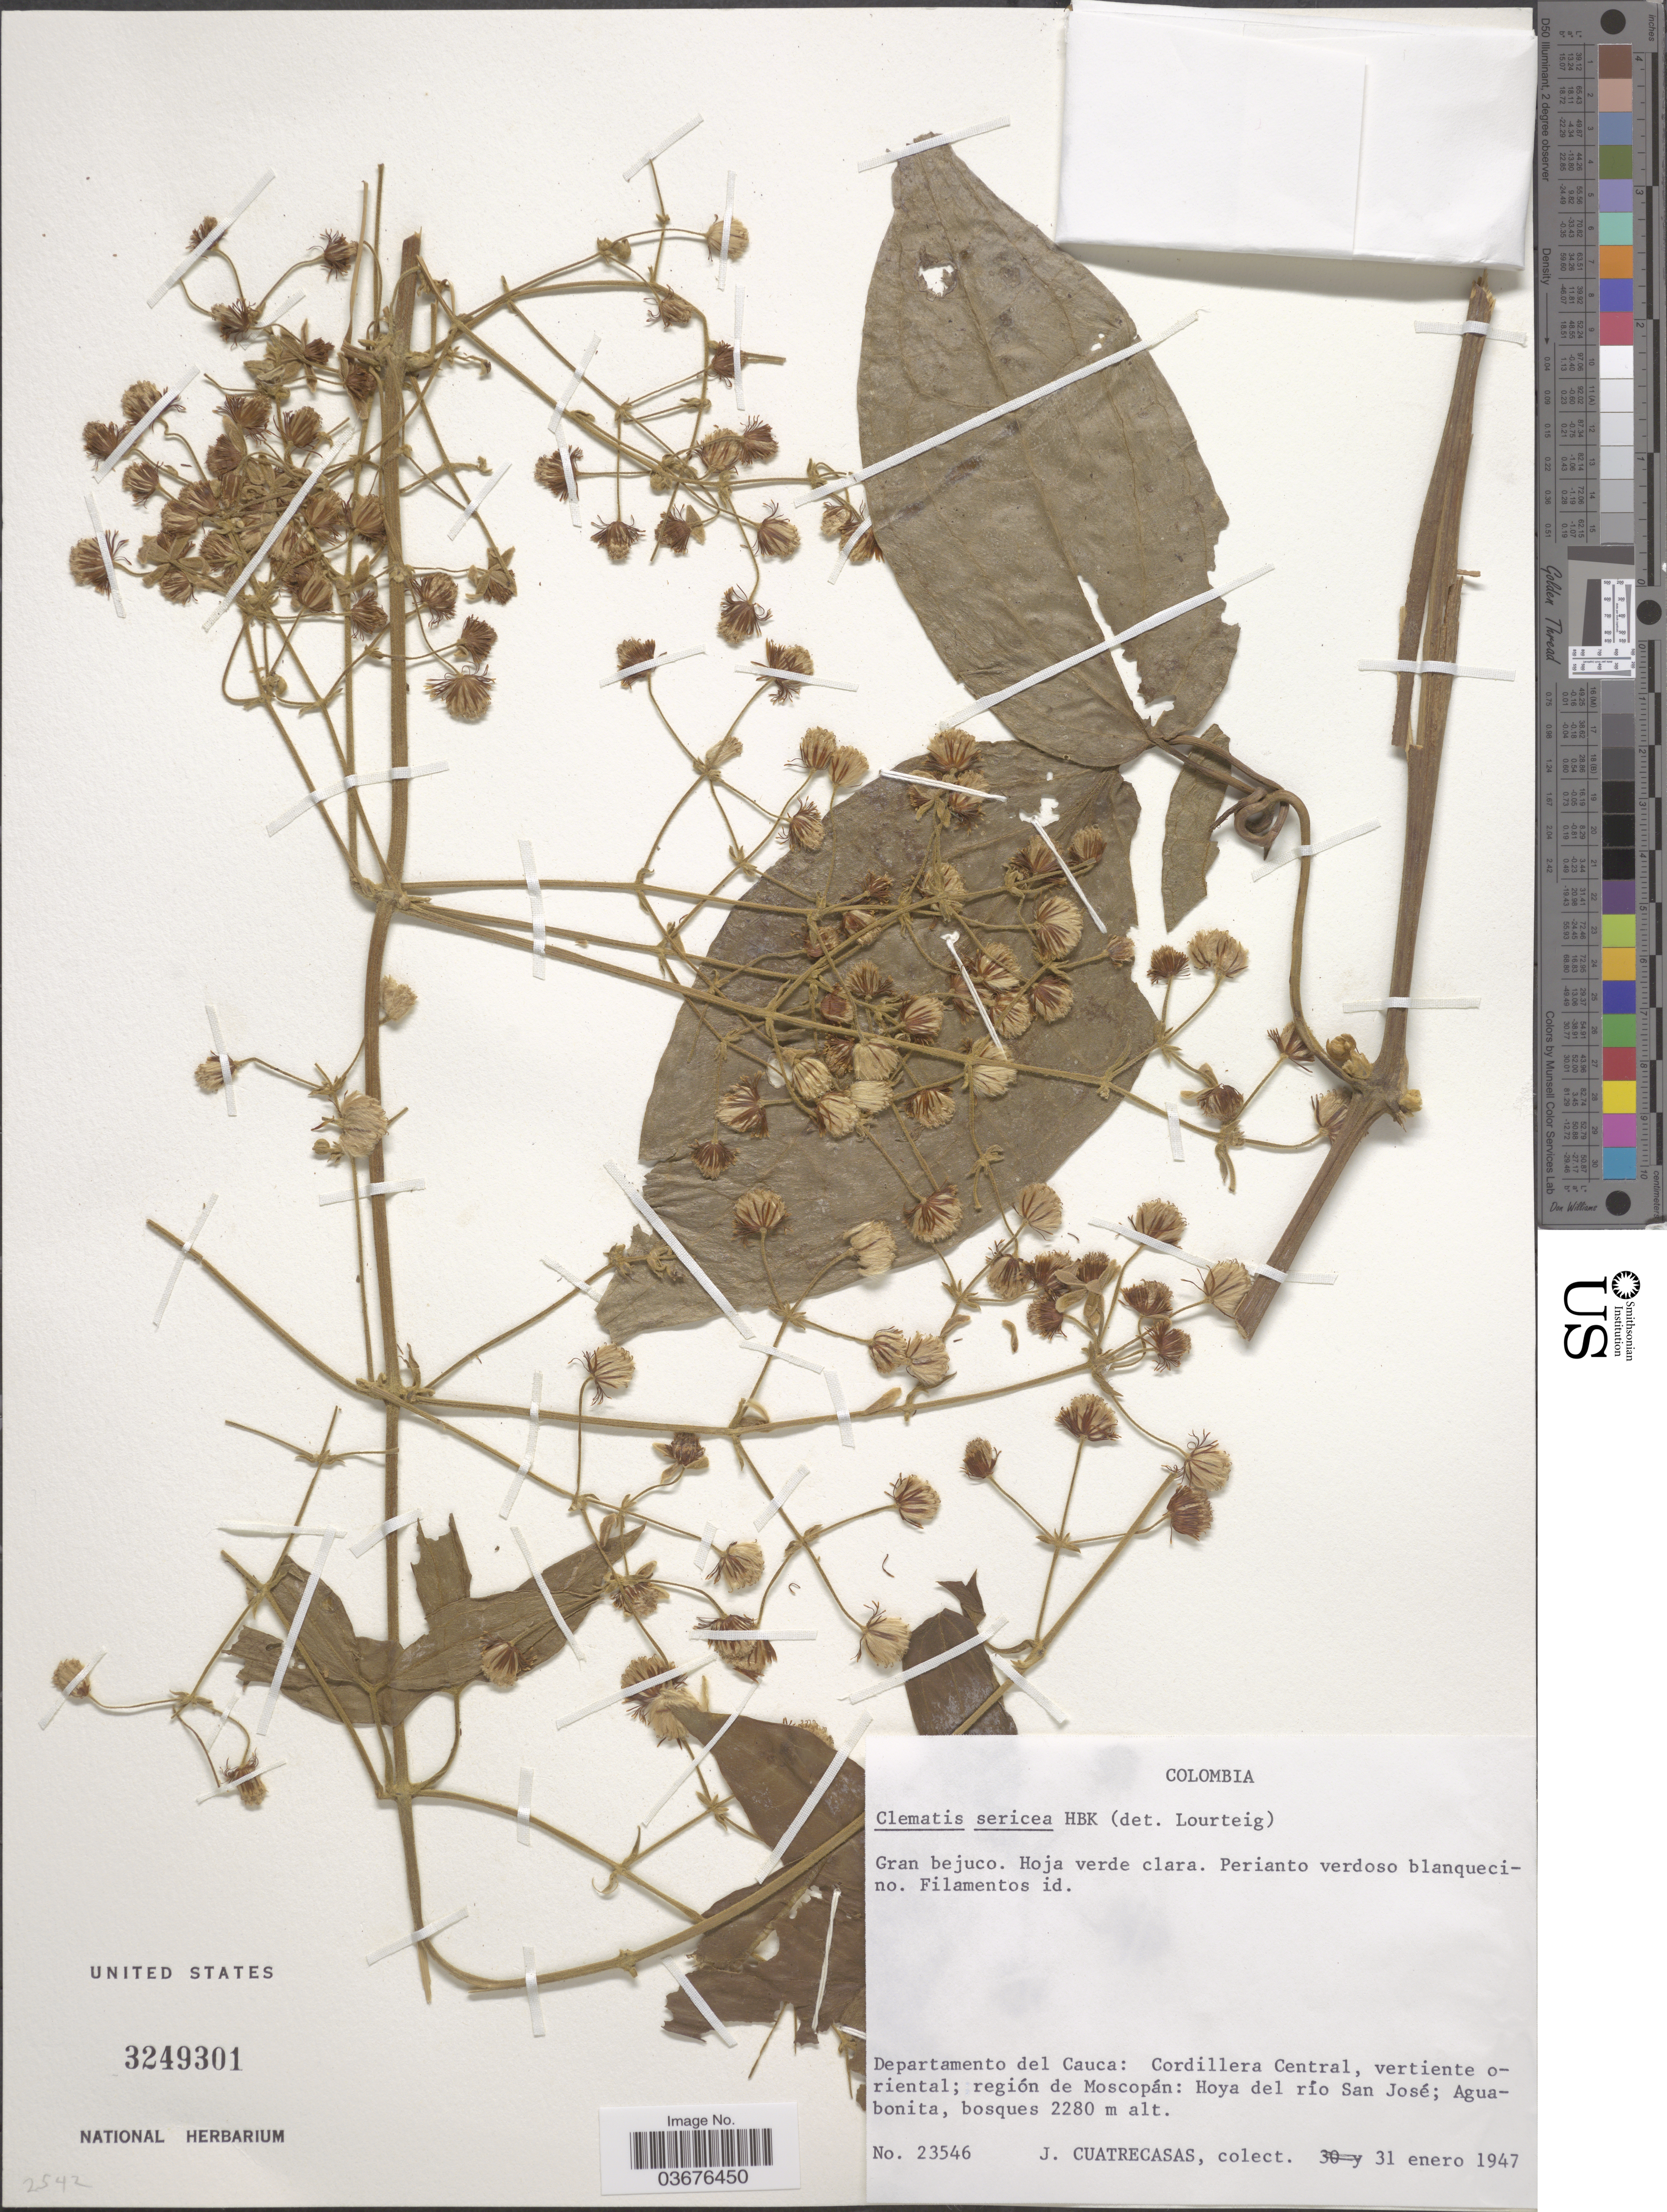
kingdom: Plantae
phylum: Tracheophyta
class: Magnoliopsida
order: Ranunculales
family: Ranunculaceae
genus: Clematis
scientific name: Clematis haenkeana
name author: C. Presl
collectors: J. Cuatrecasas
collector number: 23546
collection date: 1947-01-31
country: Colombia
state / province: Cauca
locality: Departamento del Cauca: Cordillera Central, vertiente oriental; región de Moscopán: Hoya del río San José; Aguabonita.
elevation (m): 2280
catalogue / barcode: US 3249301